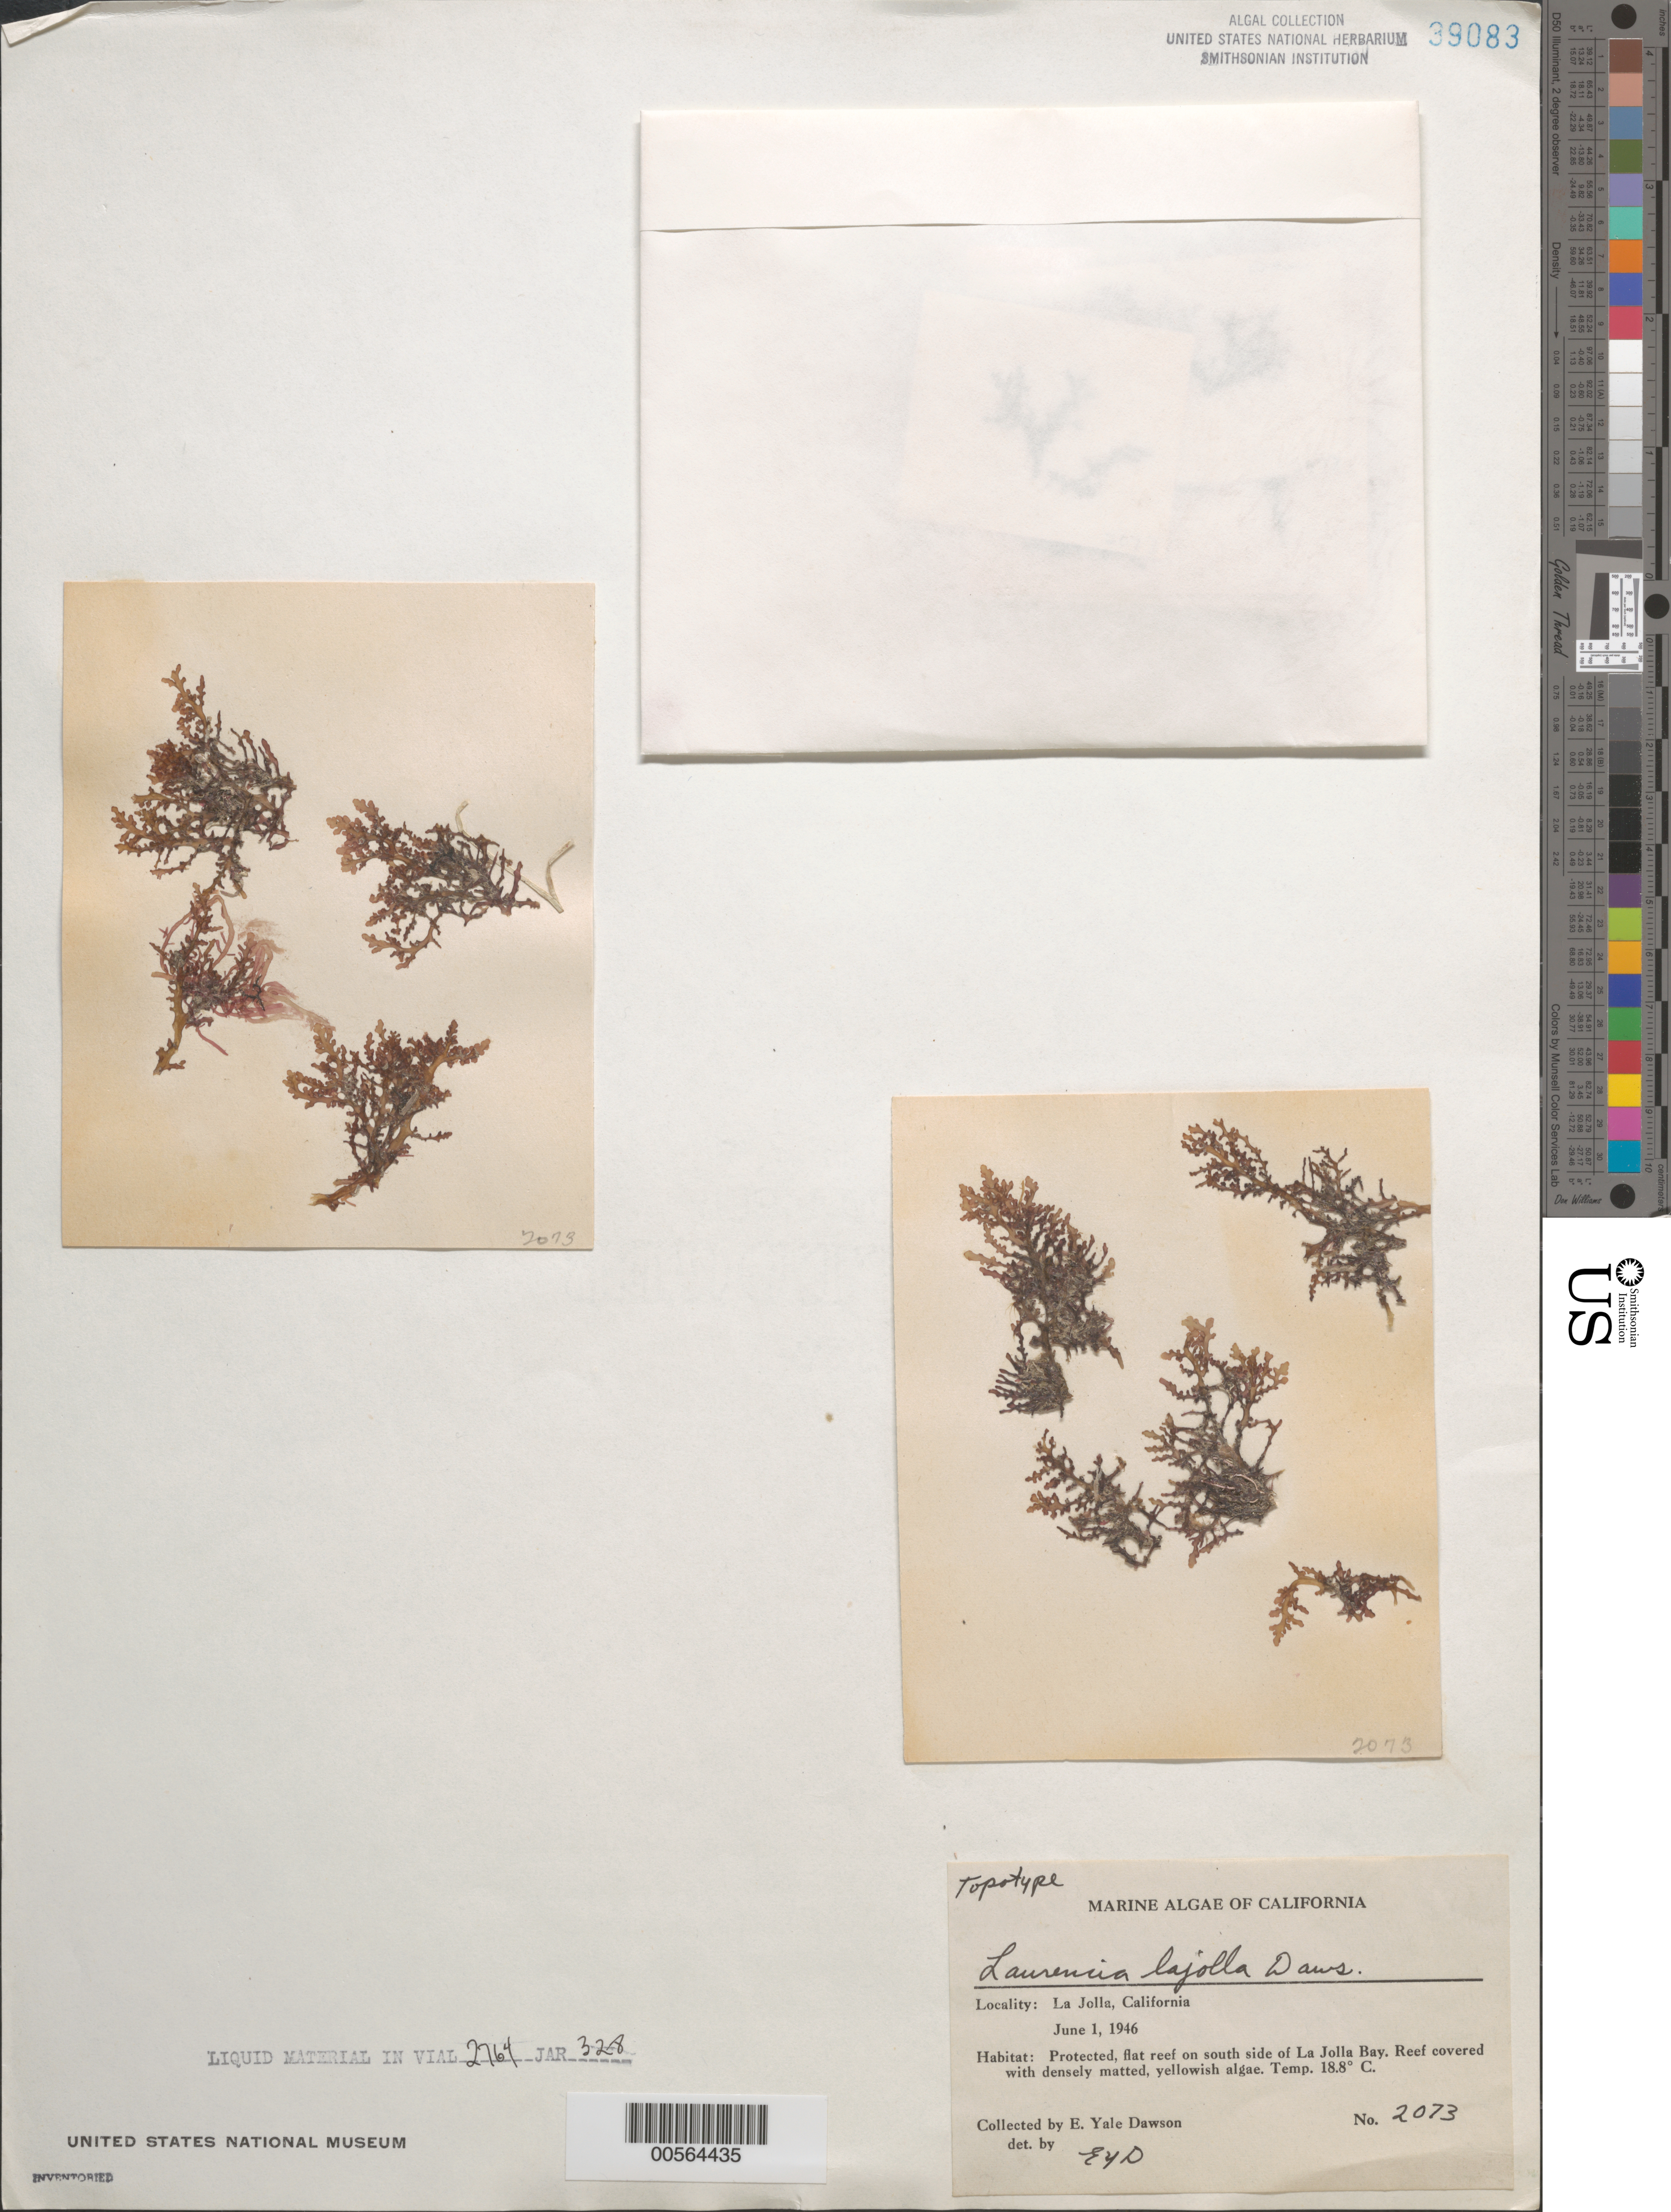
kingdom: Plantae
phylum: Rhodophyta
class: Florideophyceae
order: Ceramiales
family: Rhodomelaceae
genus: Laurencia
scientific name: Laurencia dendroidea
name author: J. Agardh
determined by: Algae name updating Project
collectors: E. Y. Dawson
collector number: EYD 2073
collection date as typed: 01 Jun 1946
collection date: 1946-06-01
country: United States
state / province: California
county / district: San Diego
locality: La Jolla, south La Jolla Bay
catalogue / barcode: US 39083